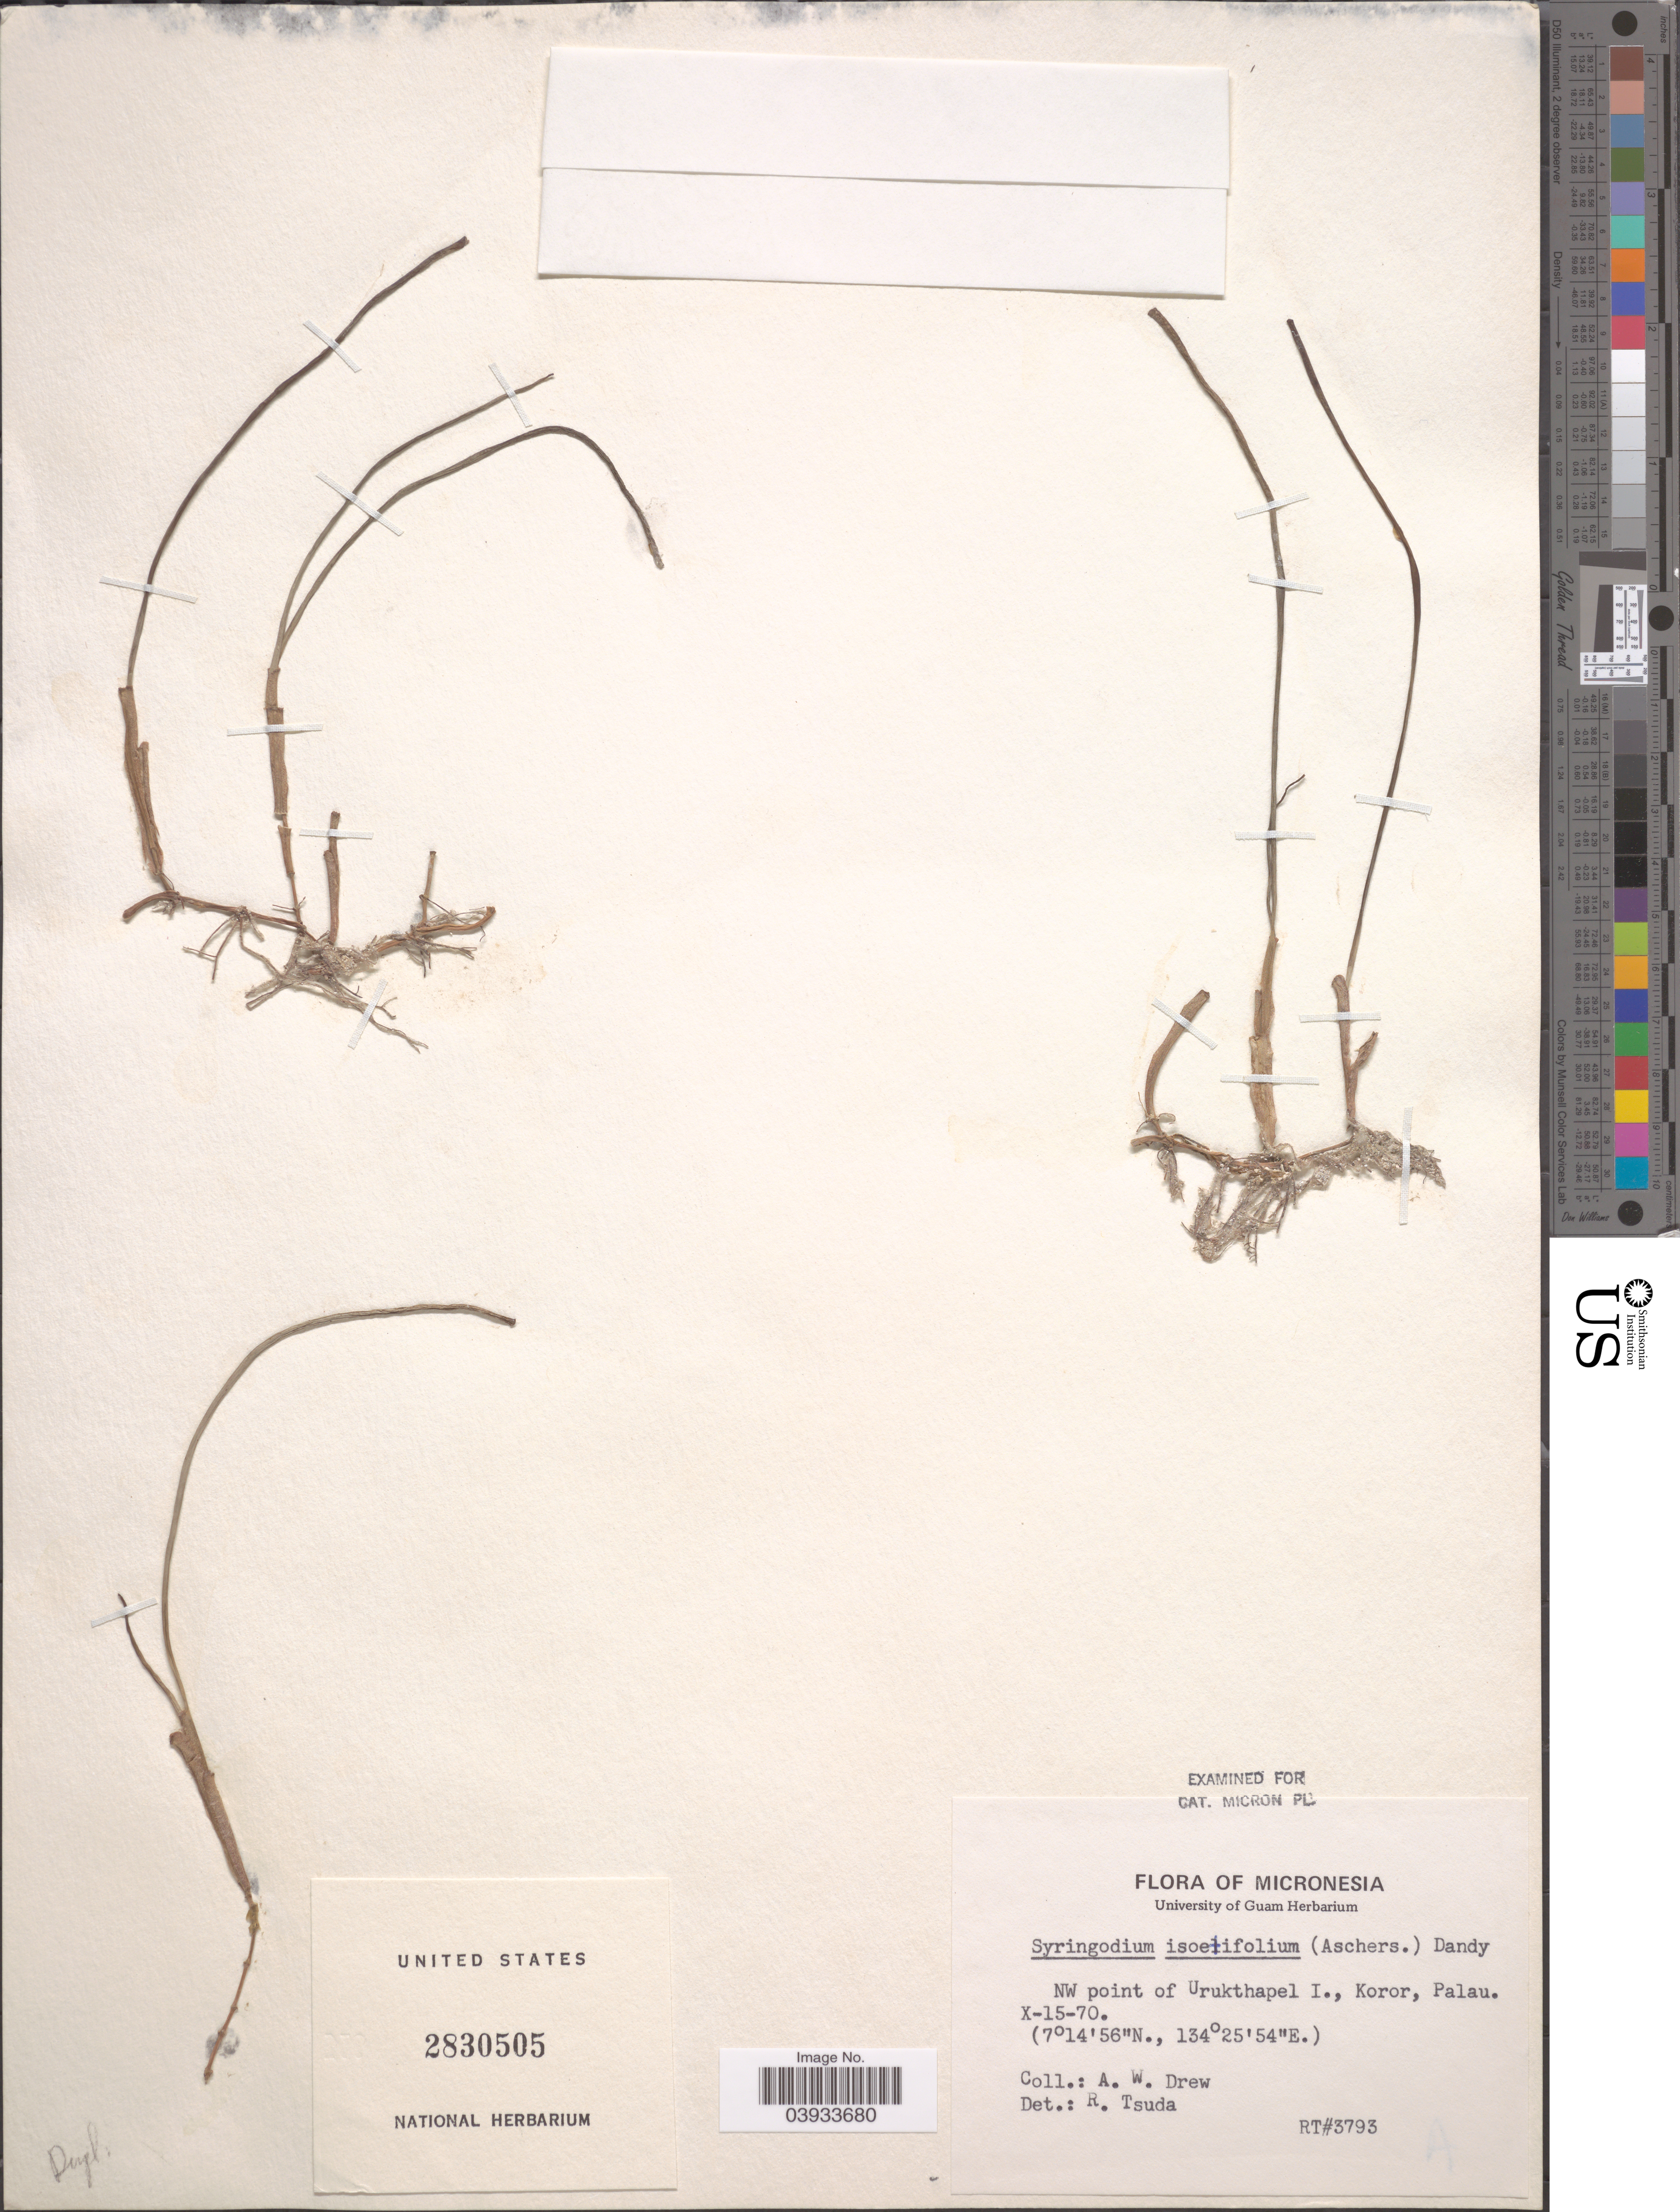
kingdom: Plantae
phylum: Tracheophyta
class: Liliopsida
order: Alismatales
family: Cymodoceaceae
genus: Syringodium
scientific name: Syringodium isoetifolium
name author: (Asch.) Dandy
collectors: A. Drew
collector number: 3793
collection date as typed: Transcribed d/m/y: 15/10/70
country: Palau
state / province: Koror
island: Ngeruktabel [Urukthapel]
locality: NW point, of Urukthapel I., Koror, Palau.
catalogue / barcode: US 2830505